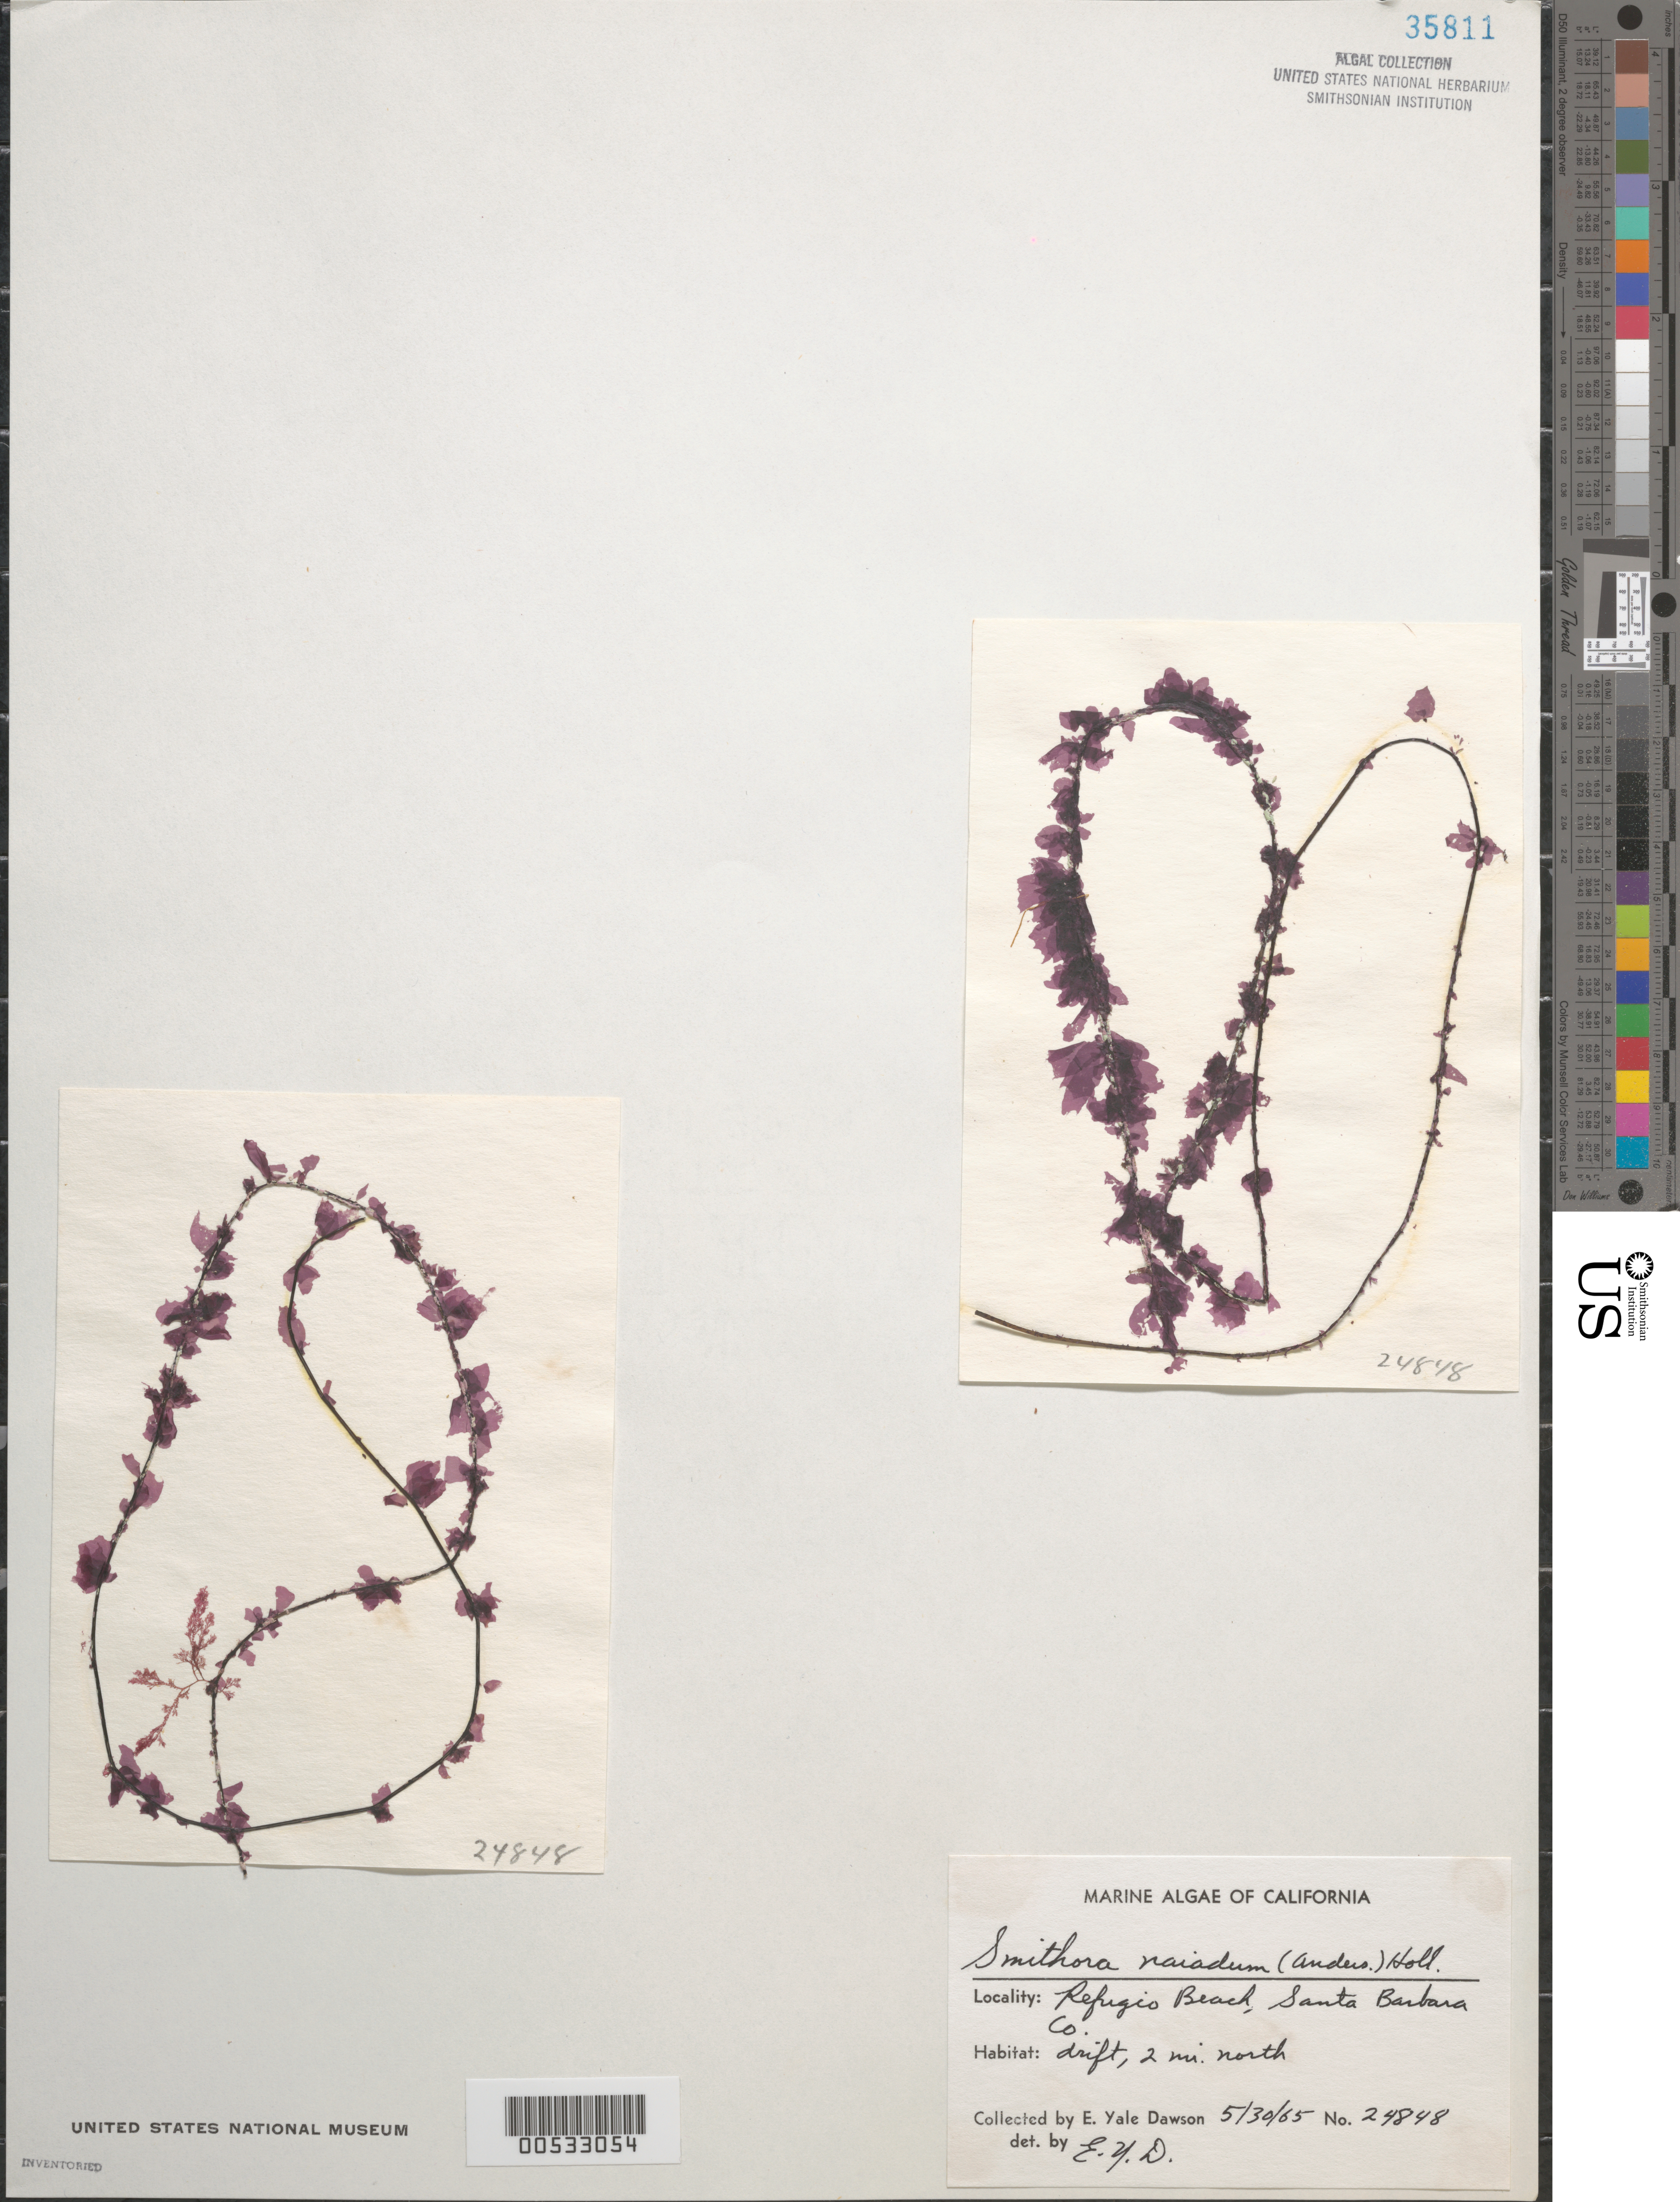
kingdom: Plantae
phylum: Rhodophyta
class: Compsopogonophyceae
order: Erythropeltidales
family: Erythrotrichiaceae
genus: Smithora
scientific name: Smithora naiadum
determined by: Dawson, E. Y.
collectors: E. Y. Dawson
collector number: EYD 24848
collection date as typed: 30 May 1965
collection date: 1965-05-30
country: United States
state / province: California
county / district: Santa Barbara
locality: Refugio Beach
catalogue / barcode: US 35811